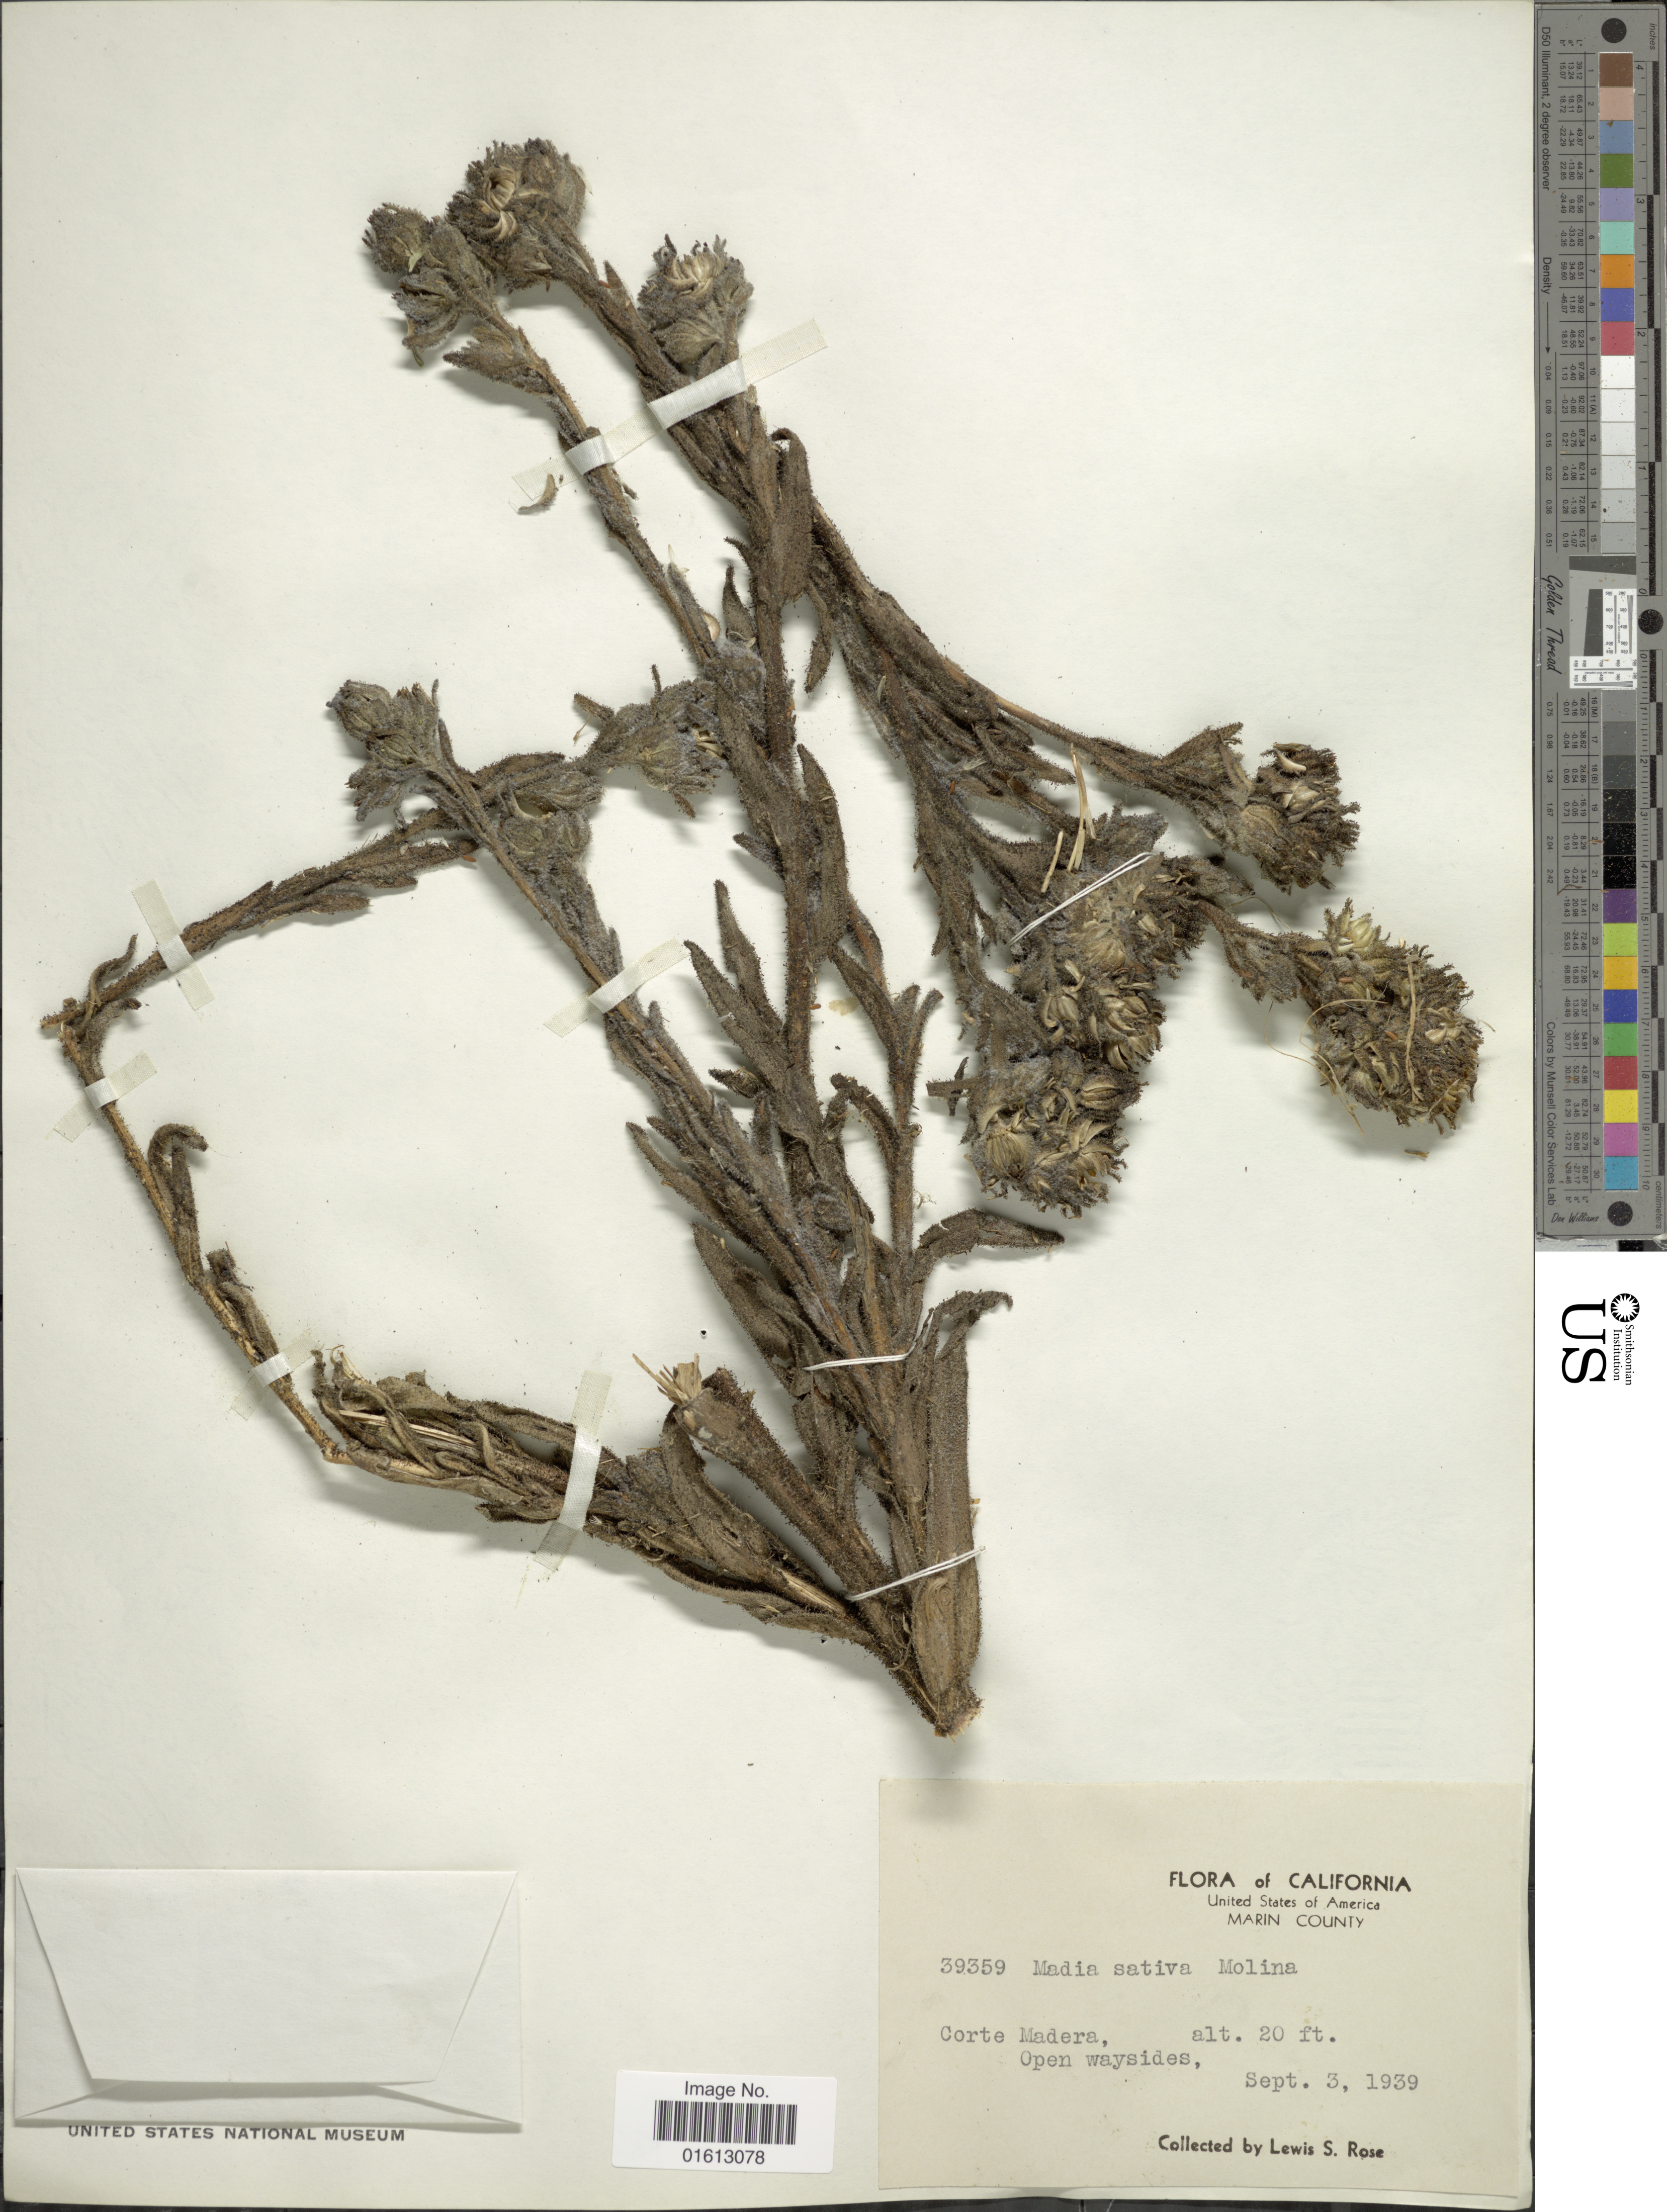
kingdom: Plantae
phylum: Tracheophyta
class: Magnoliopsida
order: Asterales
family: Asteraceae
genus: Madia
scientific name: Madia sativa subsp. sativa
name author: Molina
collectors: L. S. Rose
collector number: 39359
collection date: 1939-09-03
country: United States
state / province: California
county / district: Marin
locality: California, Marin County. Corte Madera, Open waysides.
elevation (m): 6